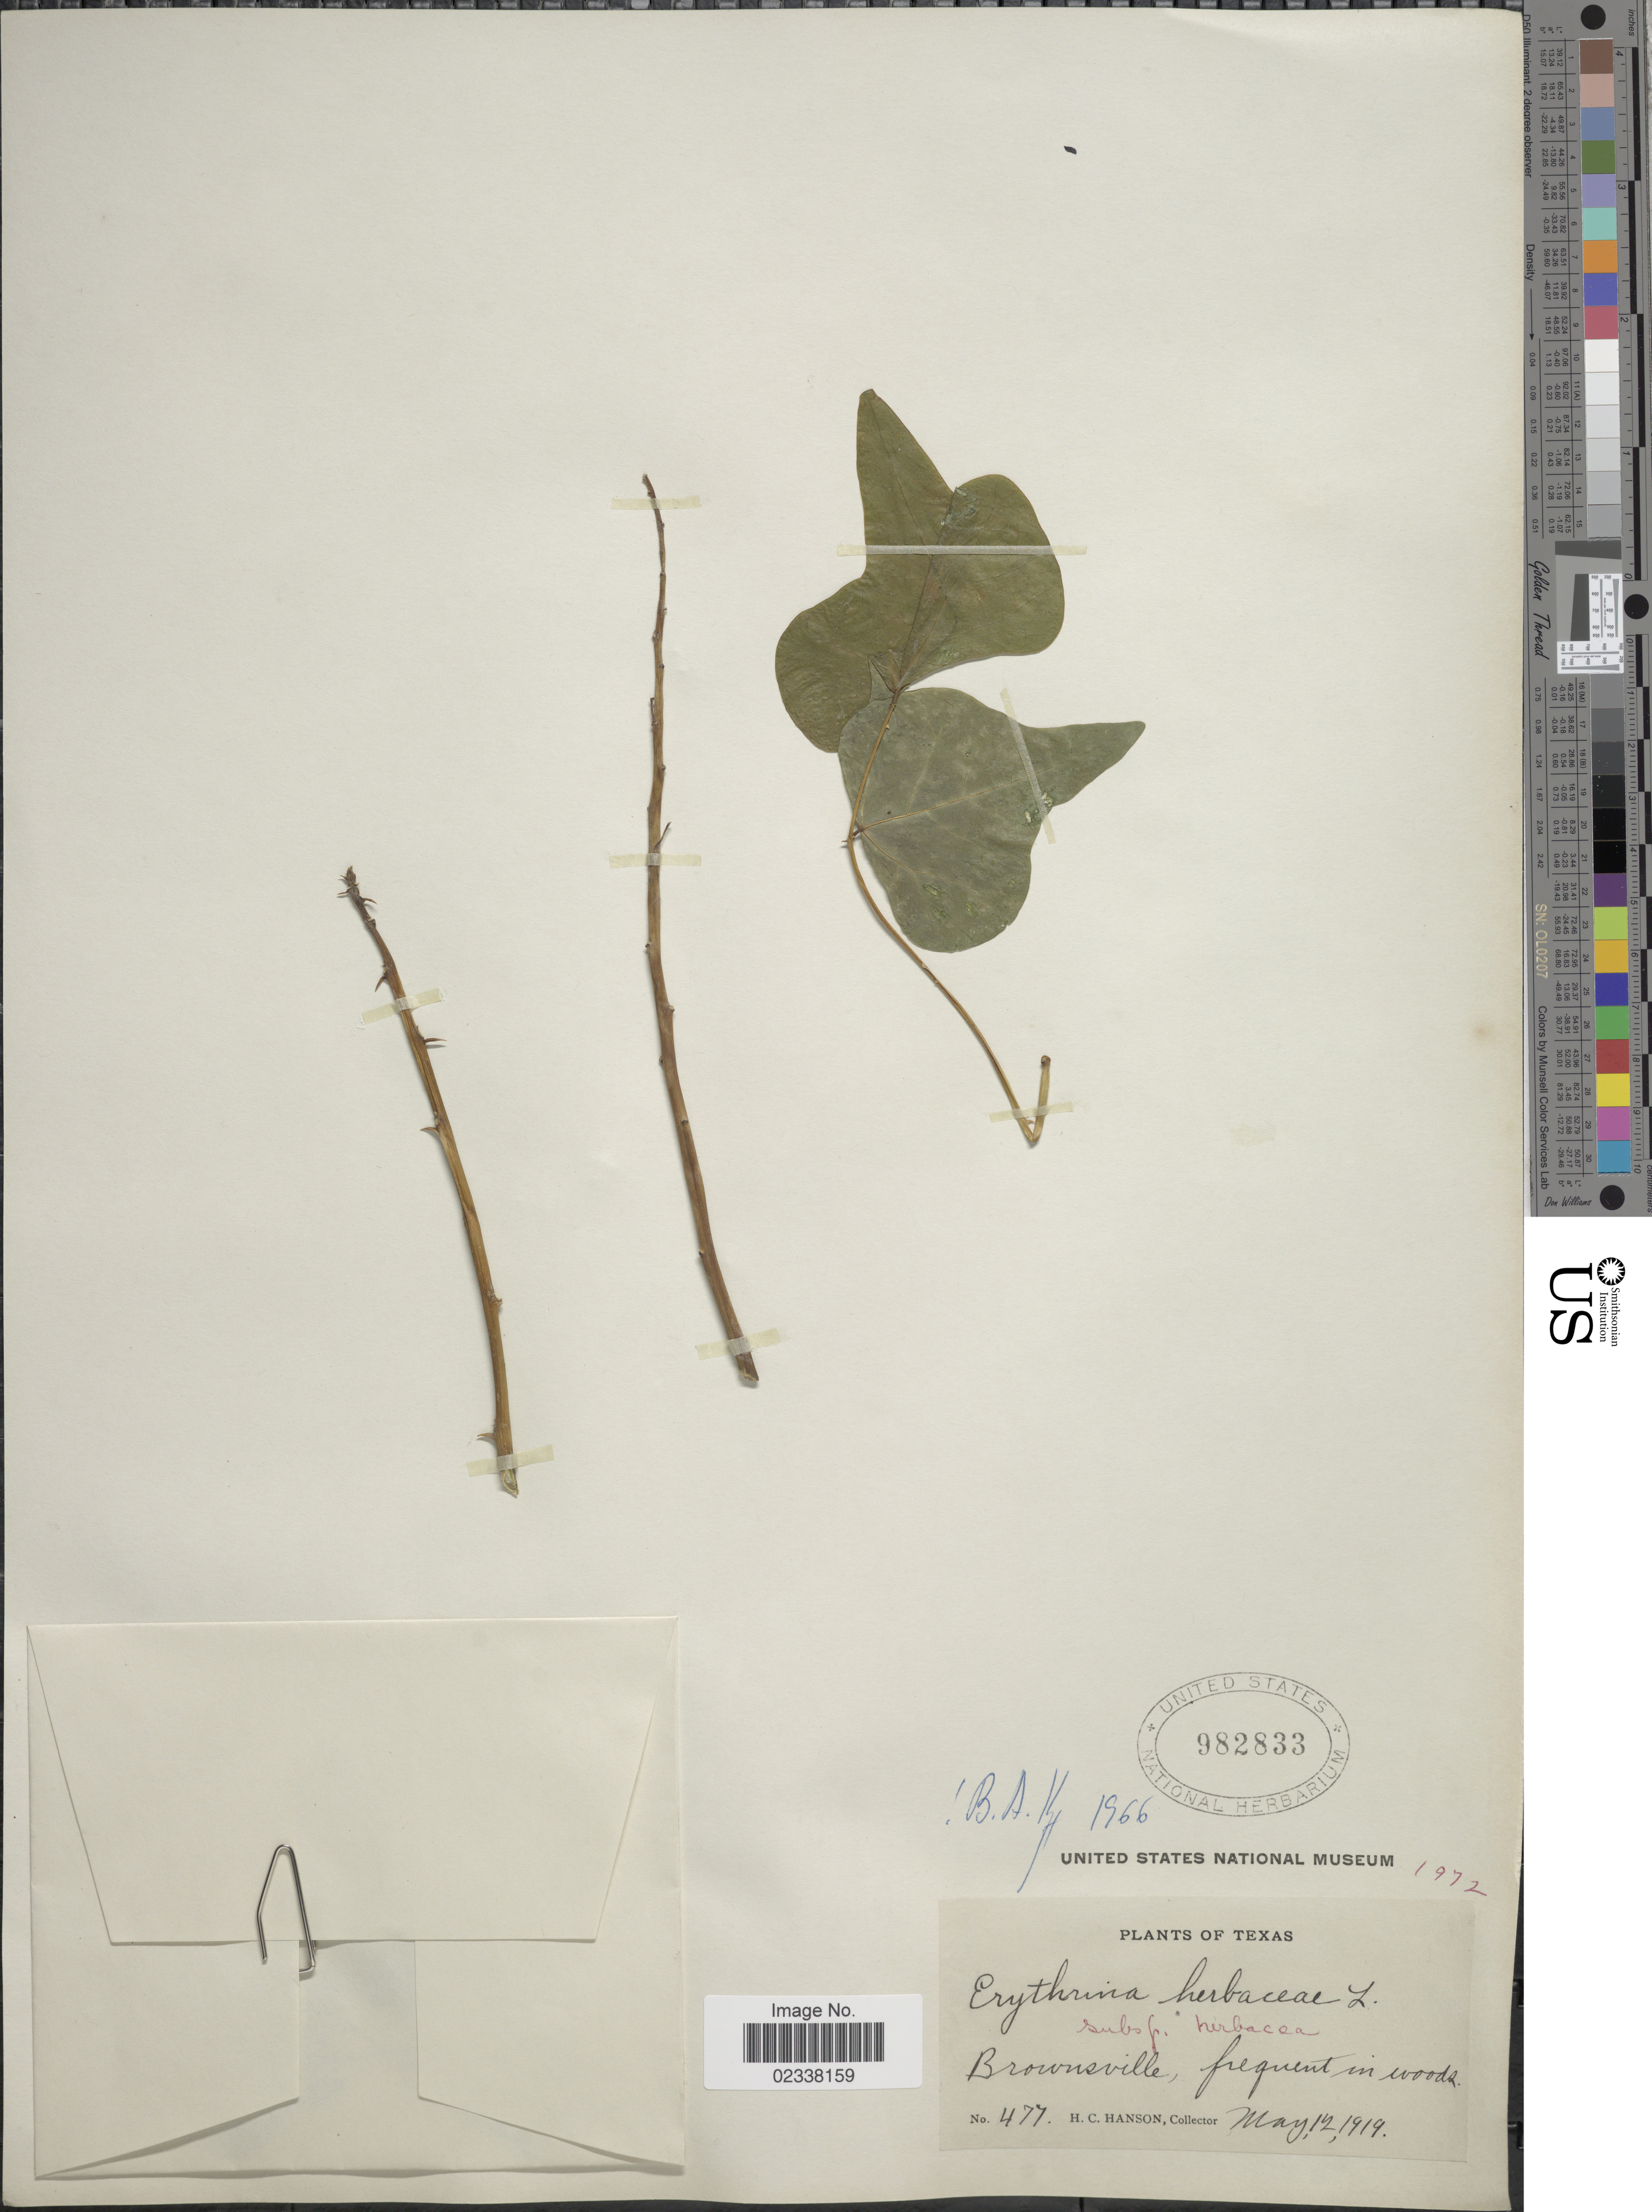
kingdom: Plantae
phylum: Tracheophyta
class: Magnoliopsida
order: Fabales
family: Fabaceae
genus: Erythrina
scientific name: Erythrina herbacea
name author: L.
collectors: H. Hanson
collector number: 477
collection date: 1919-05-12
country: United States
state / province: Texas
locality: Brownsville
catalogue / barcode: US 982833